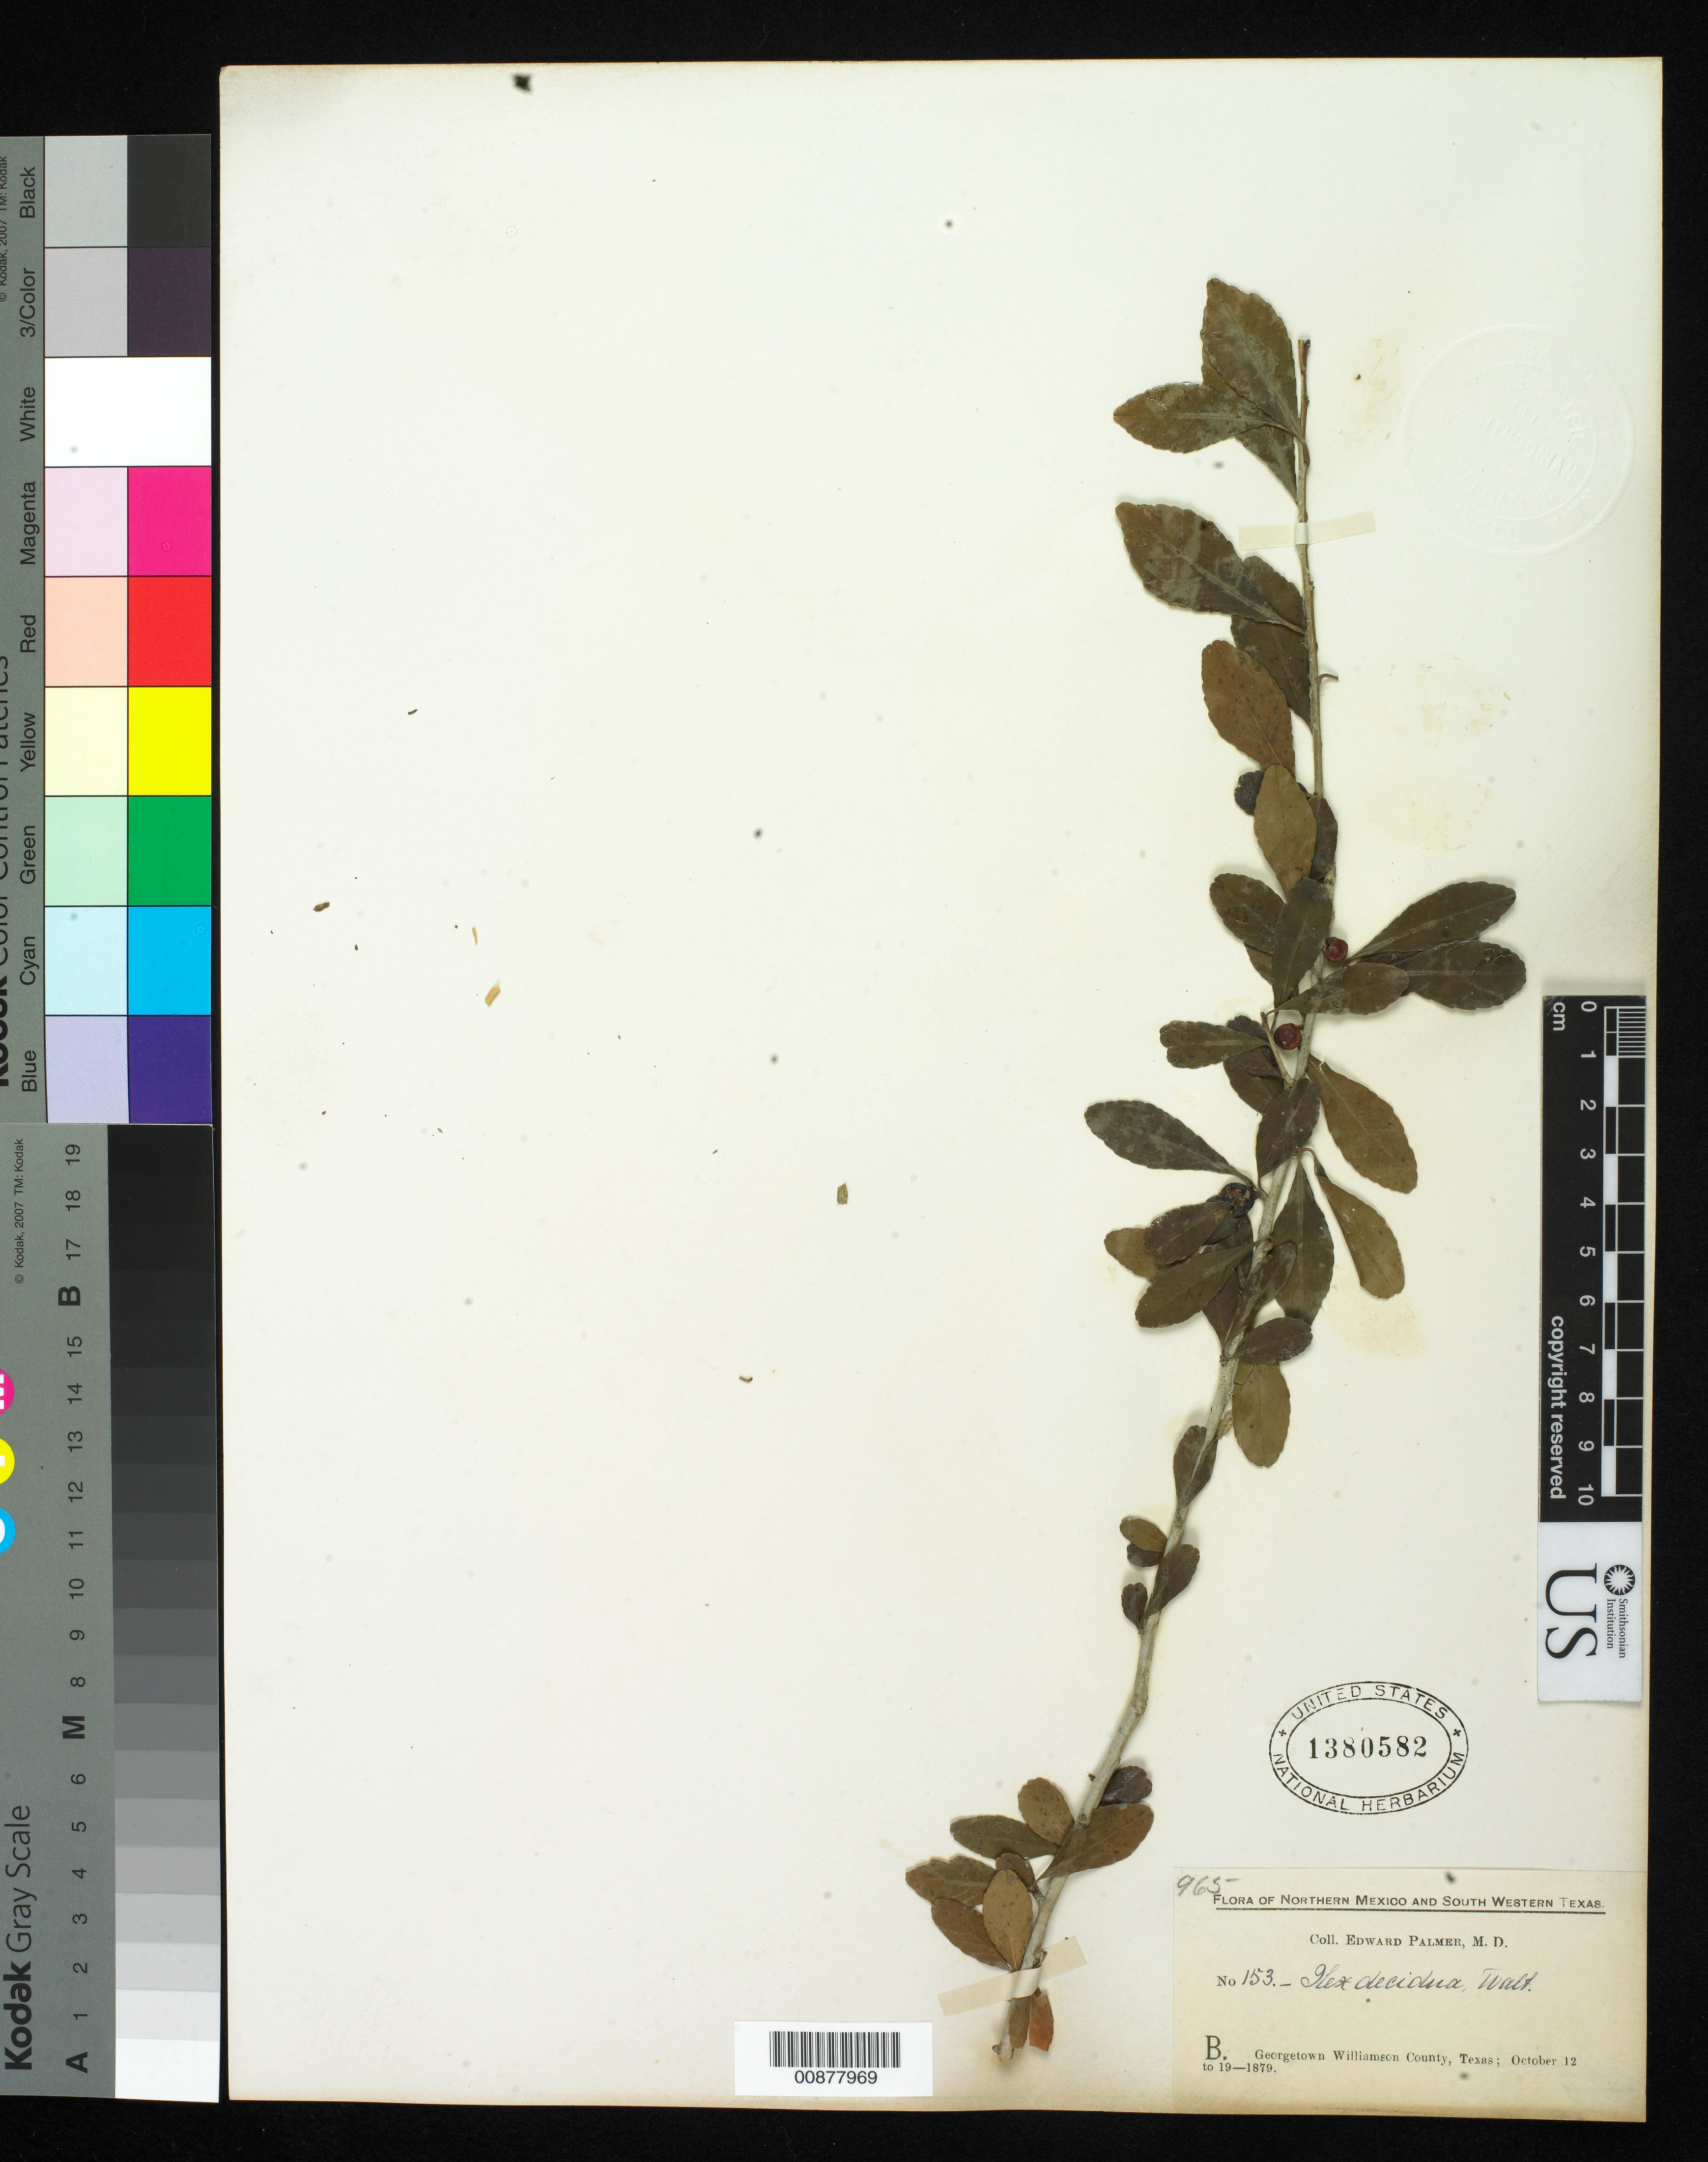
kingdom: Plantae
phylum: Tracheophyta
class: Magnoliopsida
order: Aquifoliales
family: Aquifoliaceae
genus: Ilex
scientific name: Ilex decidua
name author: Walter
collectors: E. Palmer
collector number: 153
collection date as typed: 12 Oct 1879 to 19 Oct 1879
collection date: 1879-10-12/1879-10-19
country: United States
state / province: Texas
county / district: Williamson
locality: B. Georgetown, Williamson County, Texas.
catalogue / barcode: US 1380582